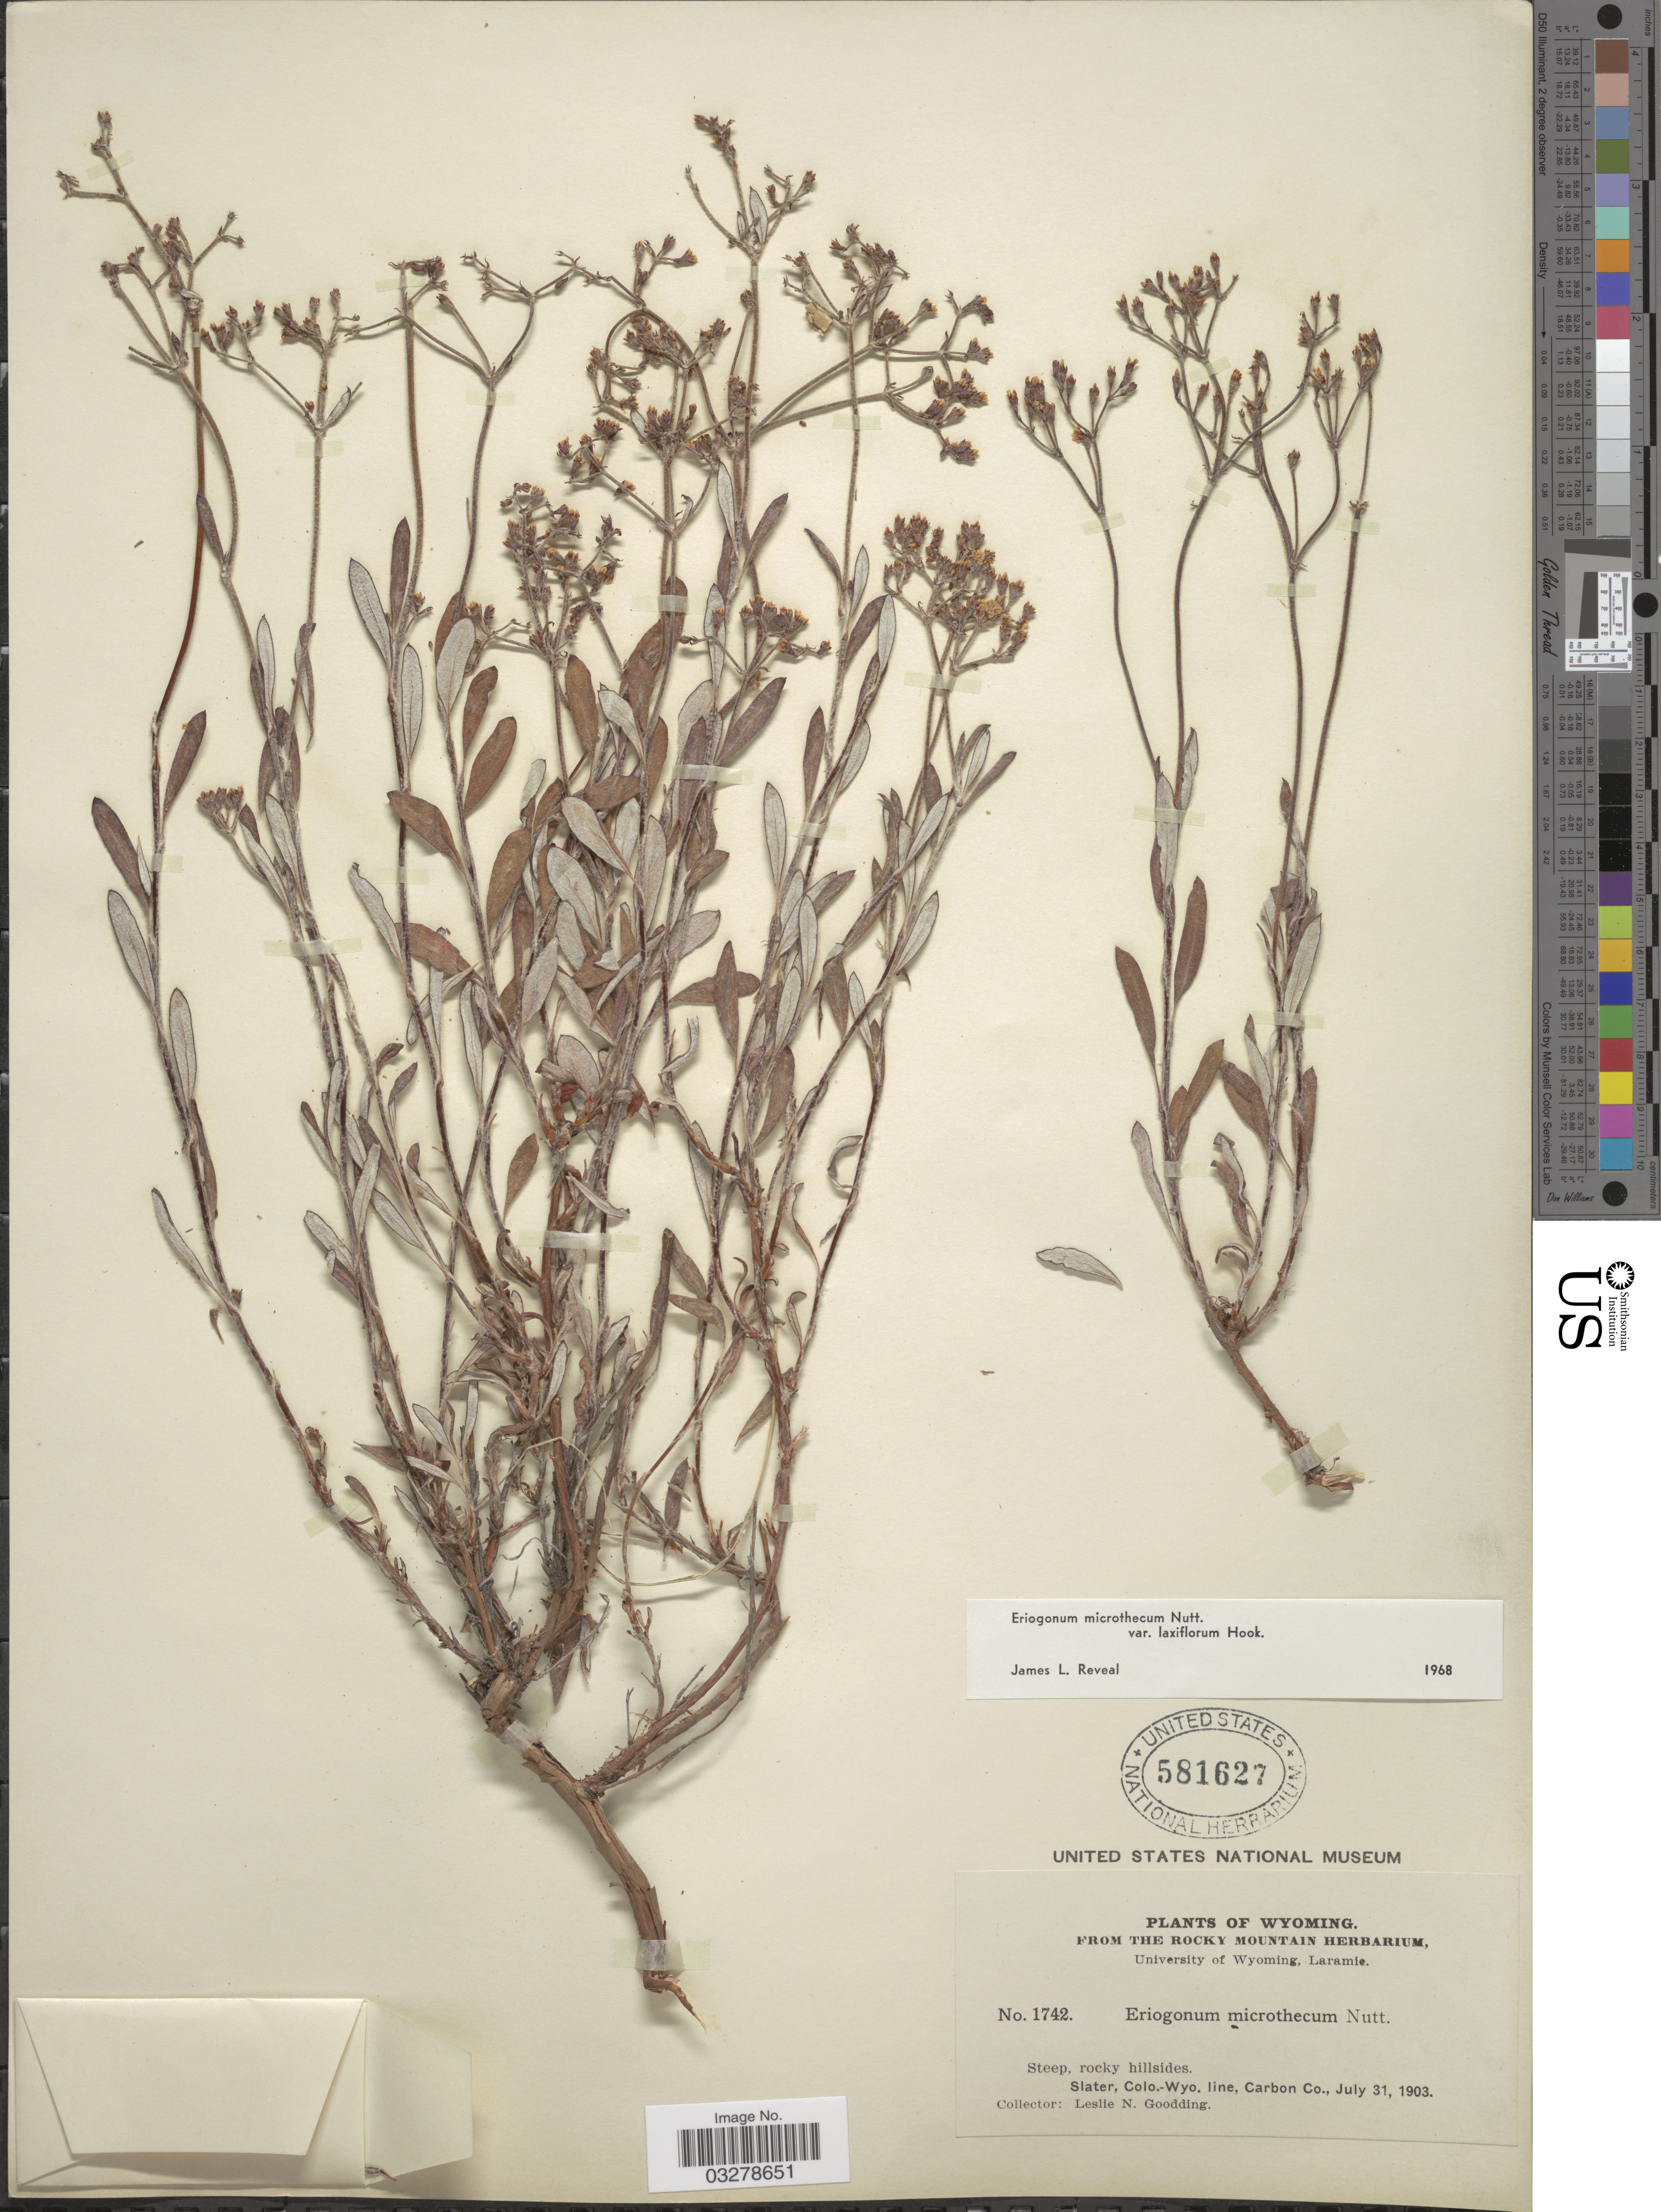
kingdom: Plantae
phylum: Tracheophyta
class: Magnoliopsida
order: Caryophyllales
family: Polygonaceae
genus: Eriogonum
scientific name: Eriogonum microtheca var. laxiflorum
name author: Hook.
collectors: L. N. Goodding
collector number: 1742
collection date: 1903-07-31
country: United States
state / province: Wyoming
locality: Slater, Colo.-Wyo. line, Carbon Co.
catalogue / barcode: US 581627